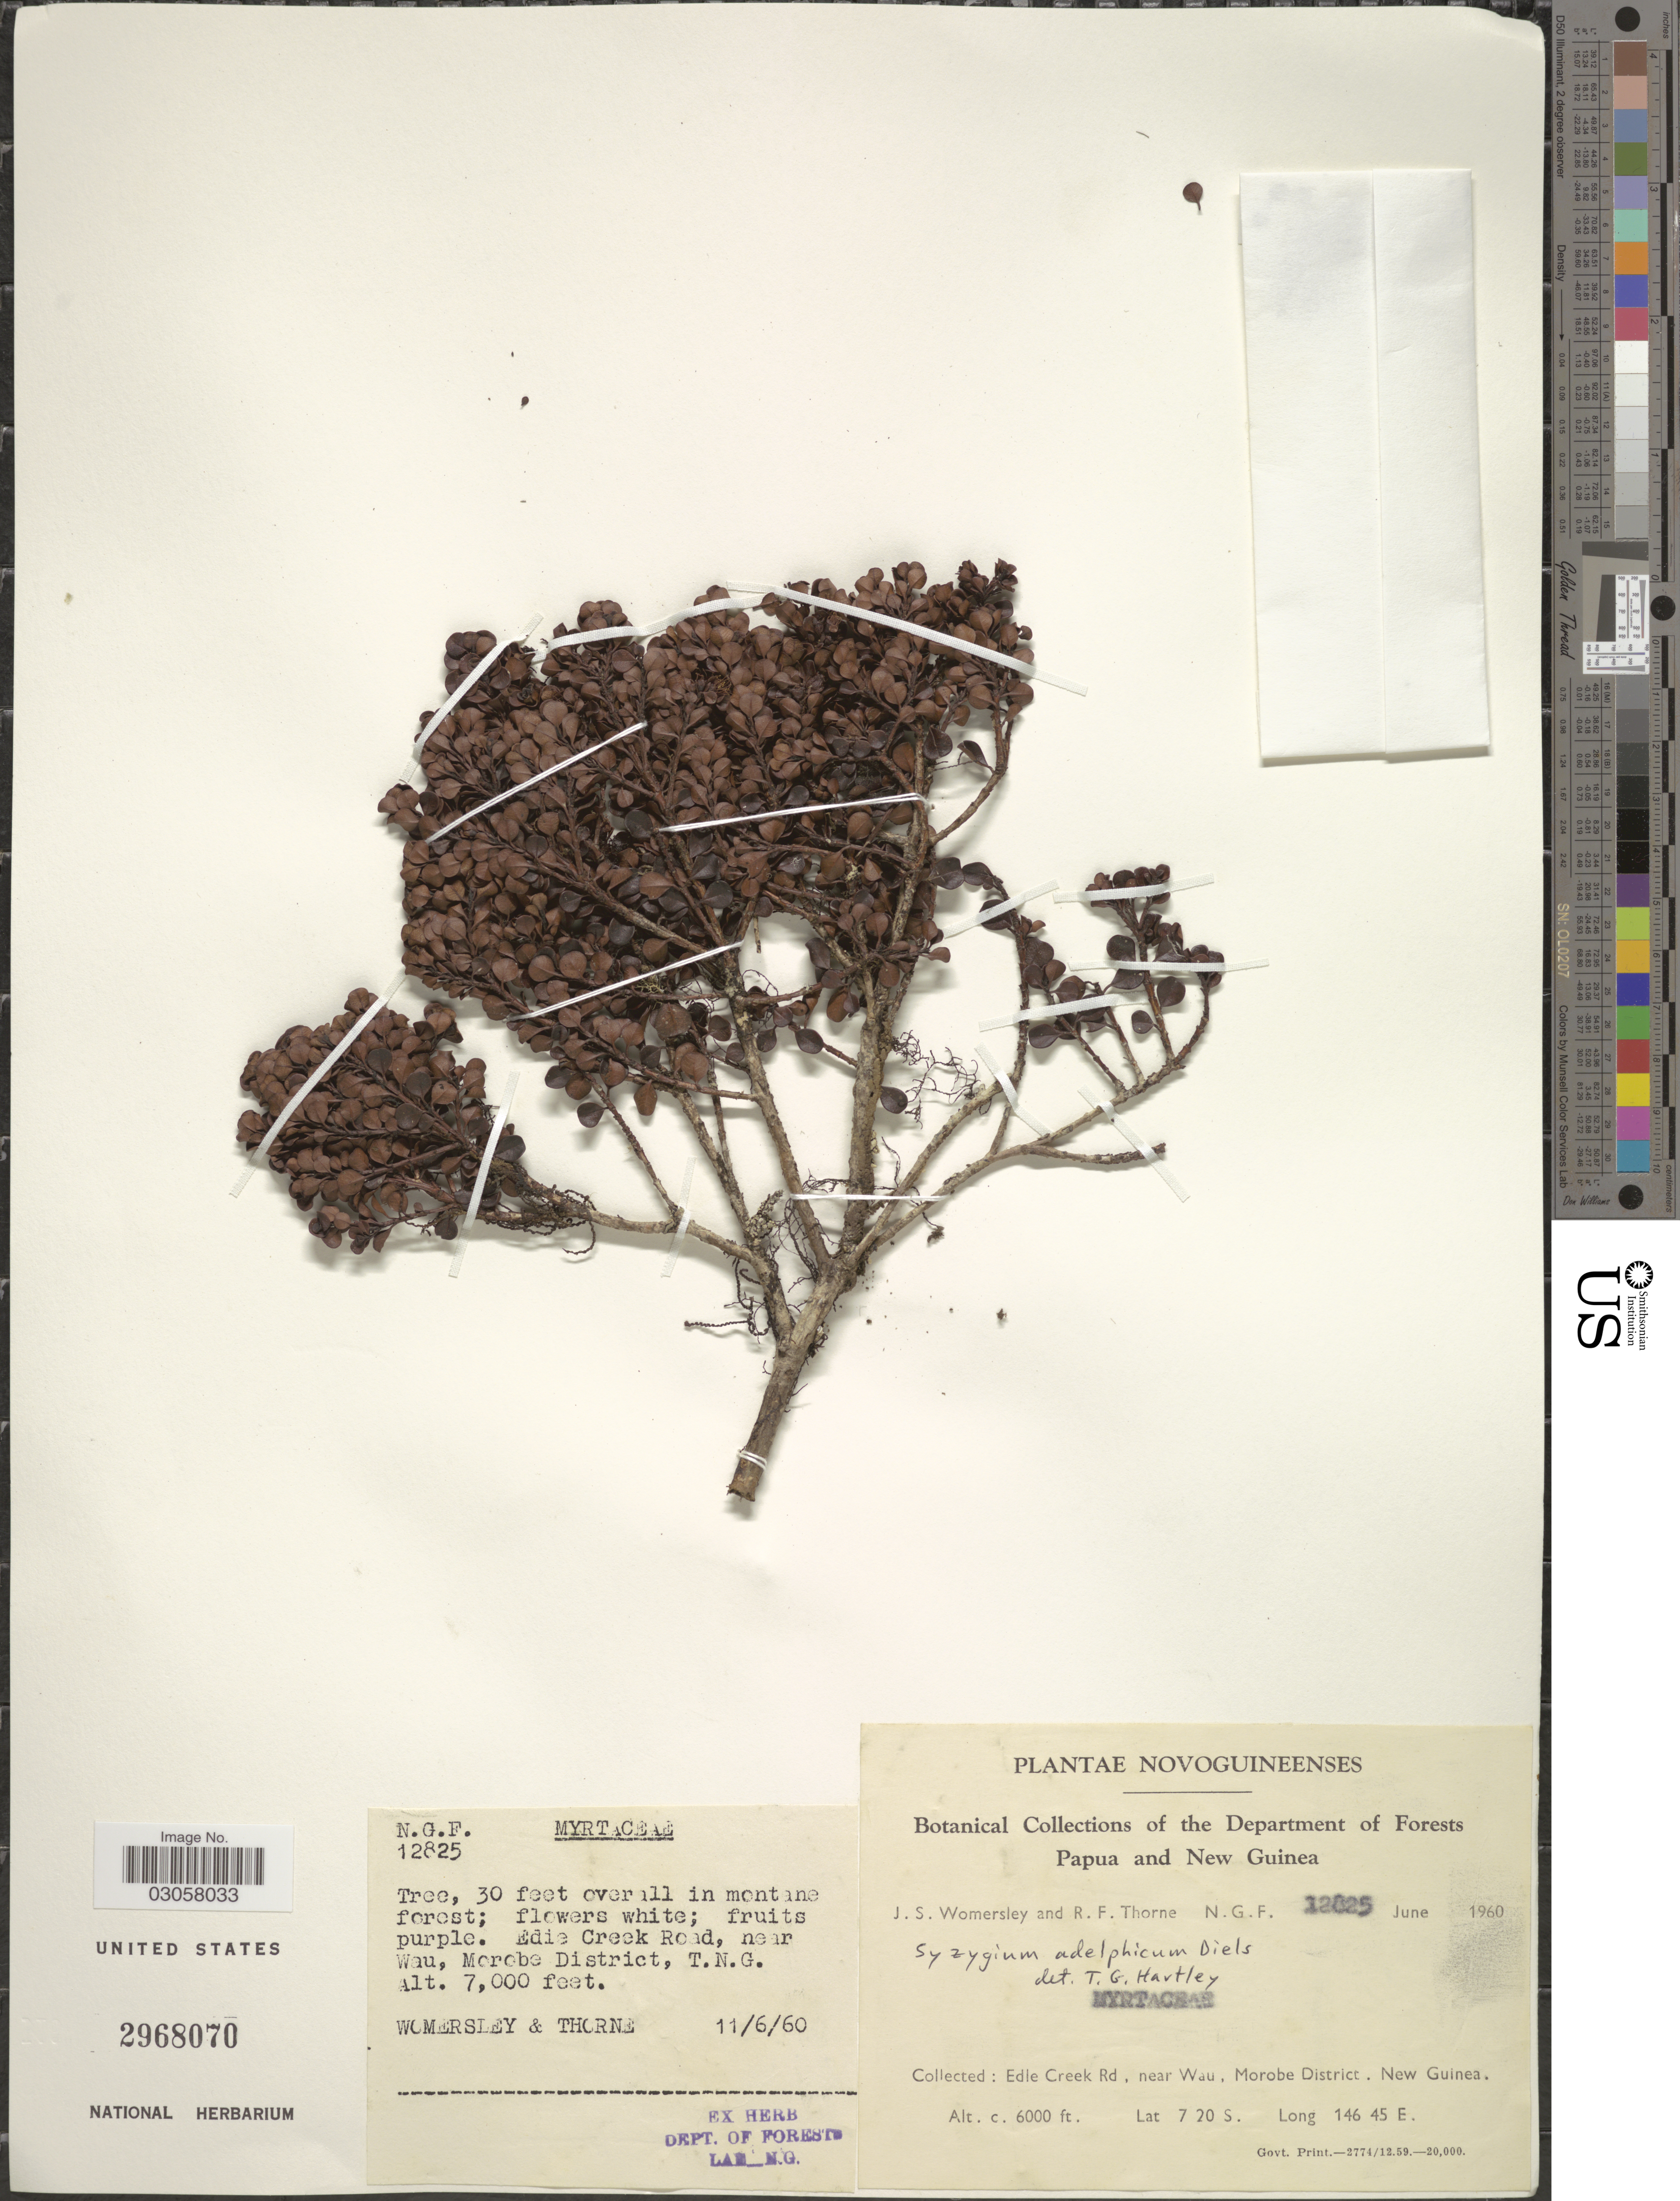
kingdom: Plantae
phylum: Tracheophyta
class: Magnoliopsida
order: Myrtales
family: Myrtaceae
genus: Syzygium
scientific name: Syzygium adelphicum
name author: Diels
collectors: J. S. Womersley & R. Thorne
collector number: N.G.F. 12825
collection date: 1960-06-11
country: Papua New Guinea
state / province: Morobe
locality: Edie Creek Rd, near Wau, Morobe District. New Guinea. T.N.G. Papua and New Guinea.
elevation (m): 1829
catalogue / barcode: US 2968070